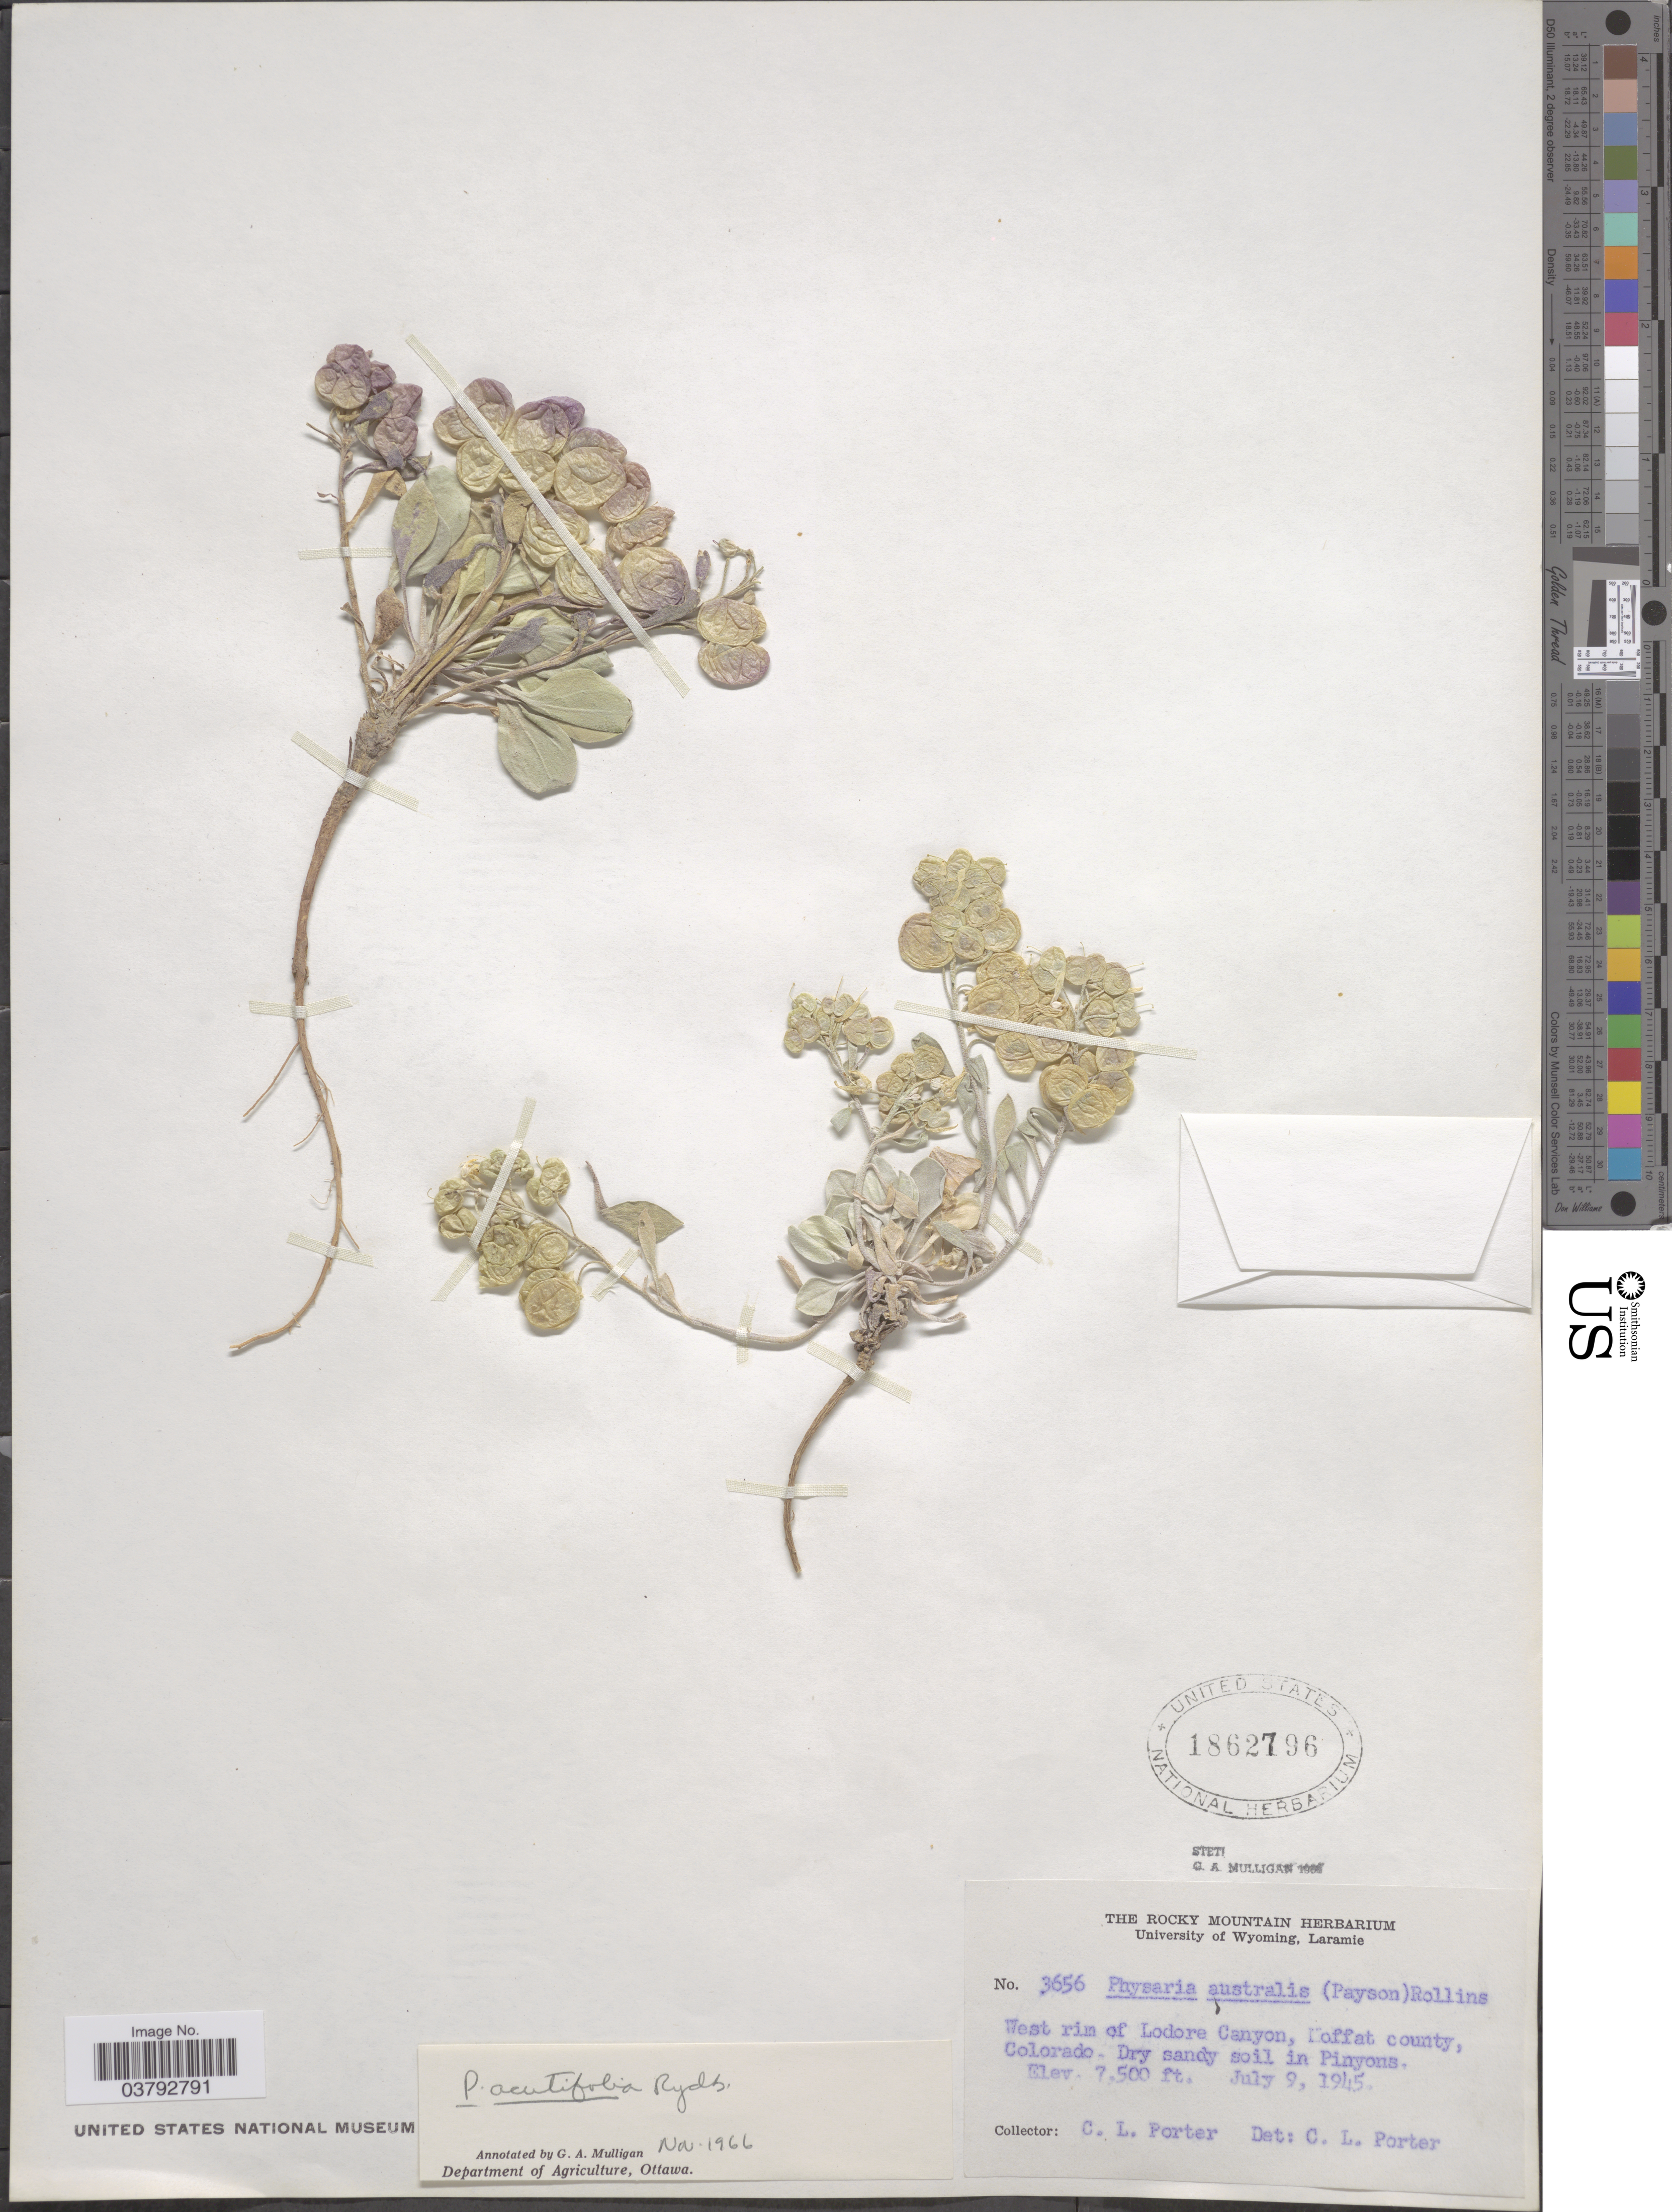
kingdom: Plantae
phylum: Tracheophyta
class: Magnoliopsida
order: Brassicales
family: Brassicaceae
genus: Physaria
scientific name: Physaria acutifolia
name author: Rydb.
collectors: C. L. Porter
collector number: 3656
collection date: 1945-07-09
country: United States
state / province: Colorado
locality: West rim of Lodore Canyon, Moffat county.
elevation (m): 2286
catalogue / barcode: US 1862796